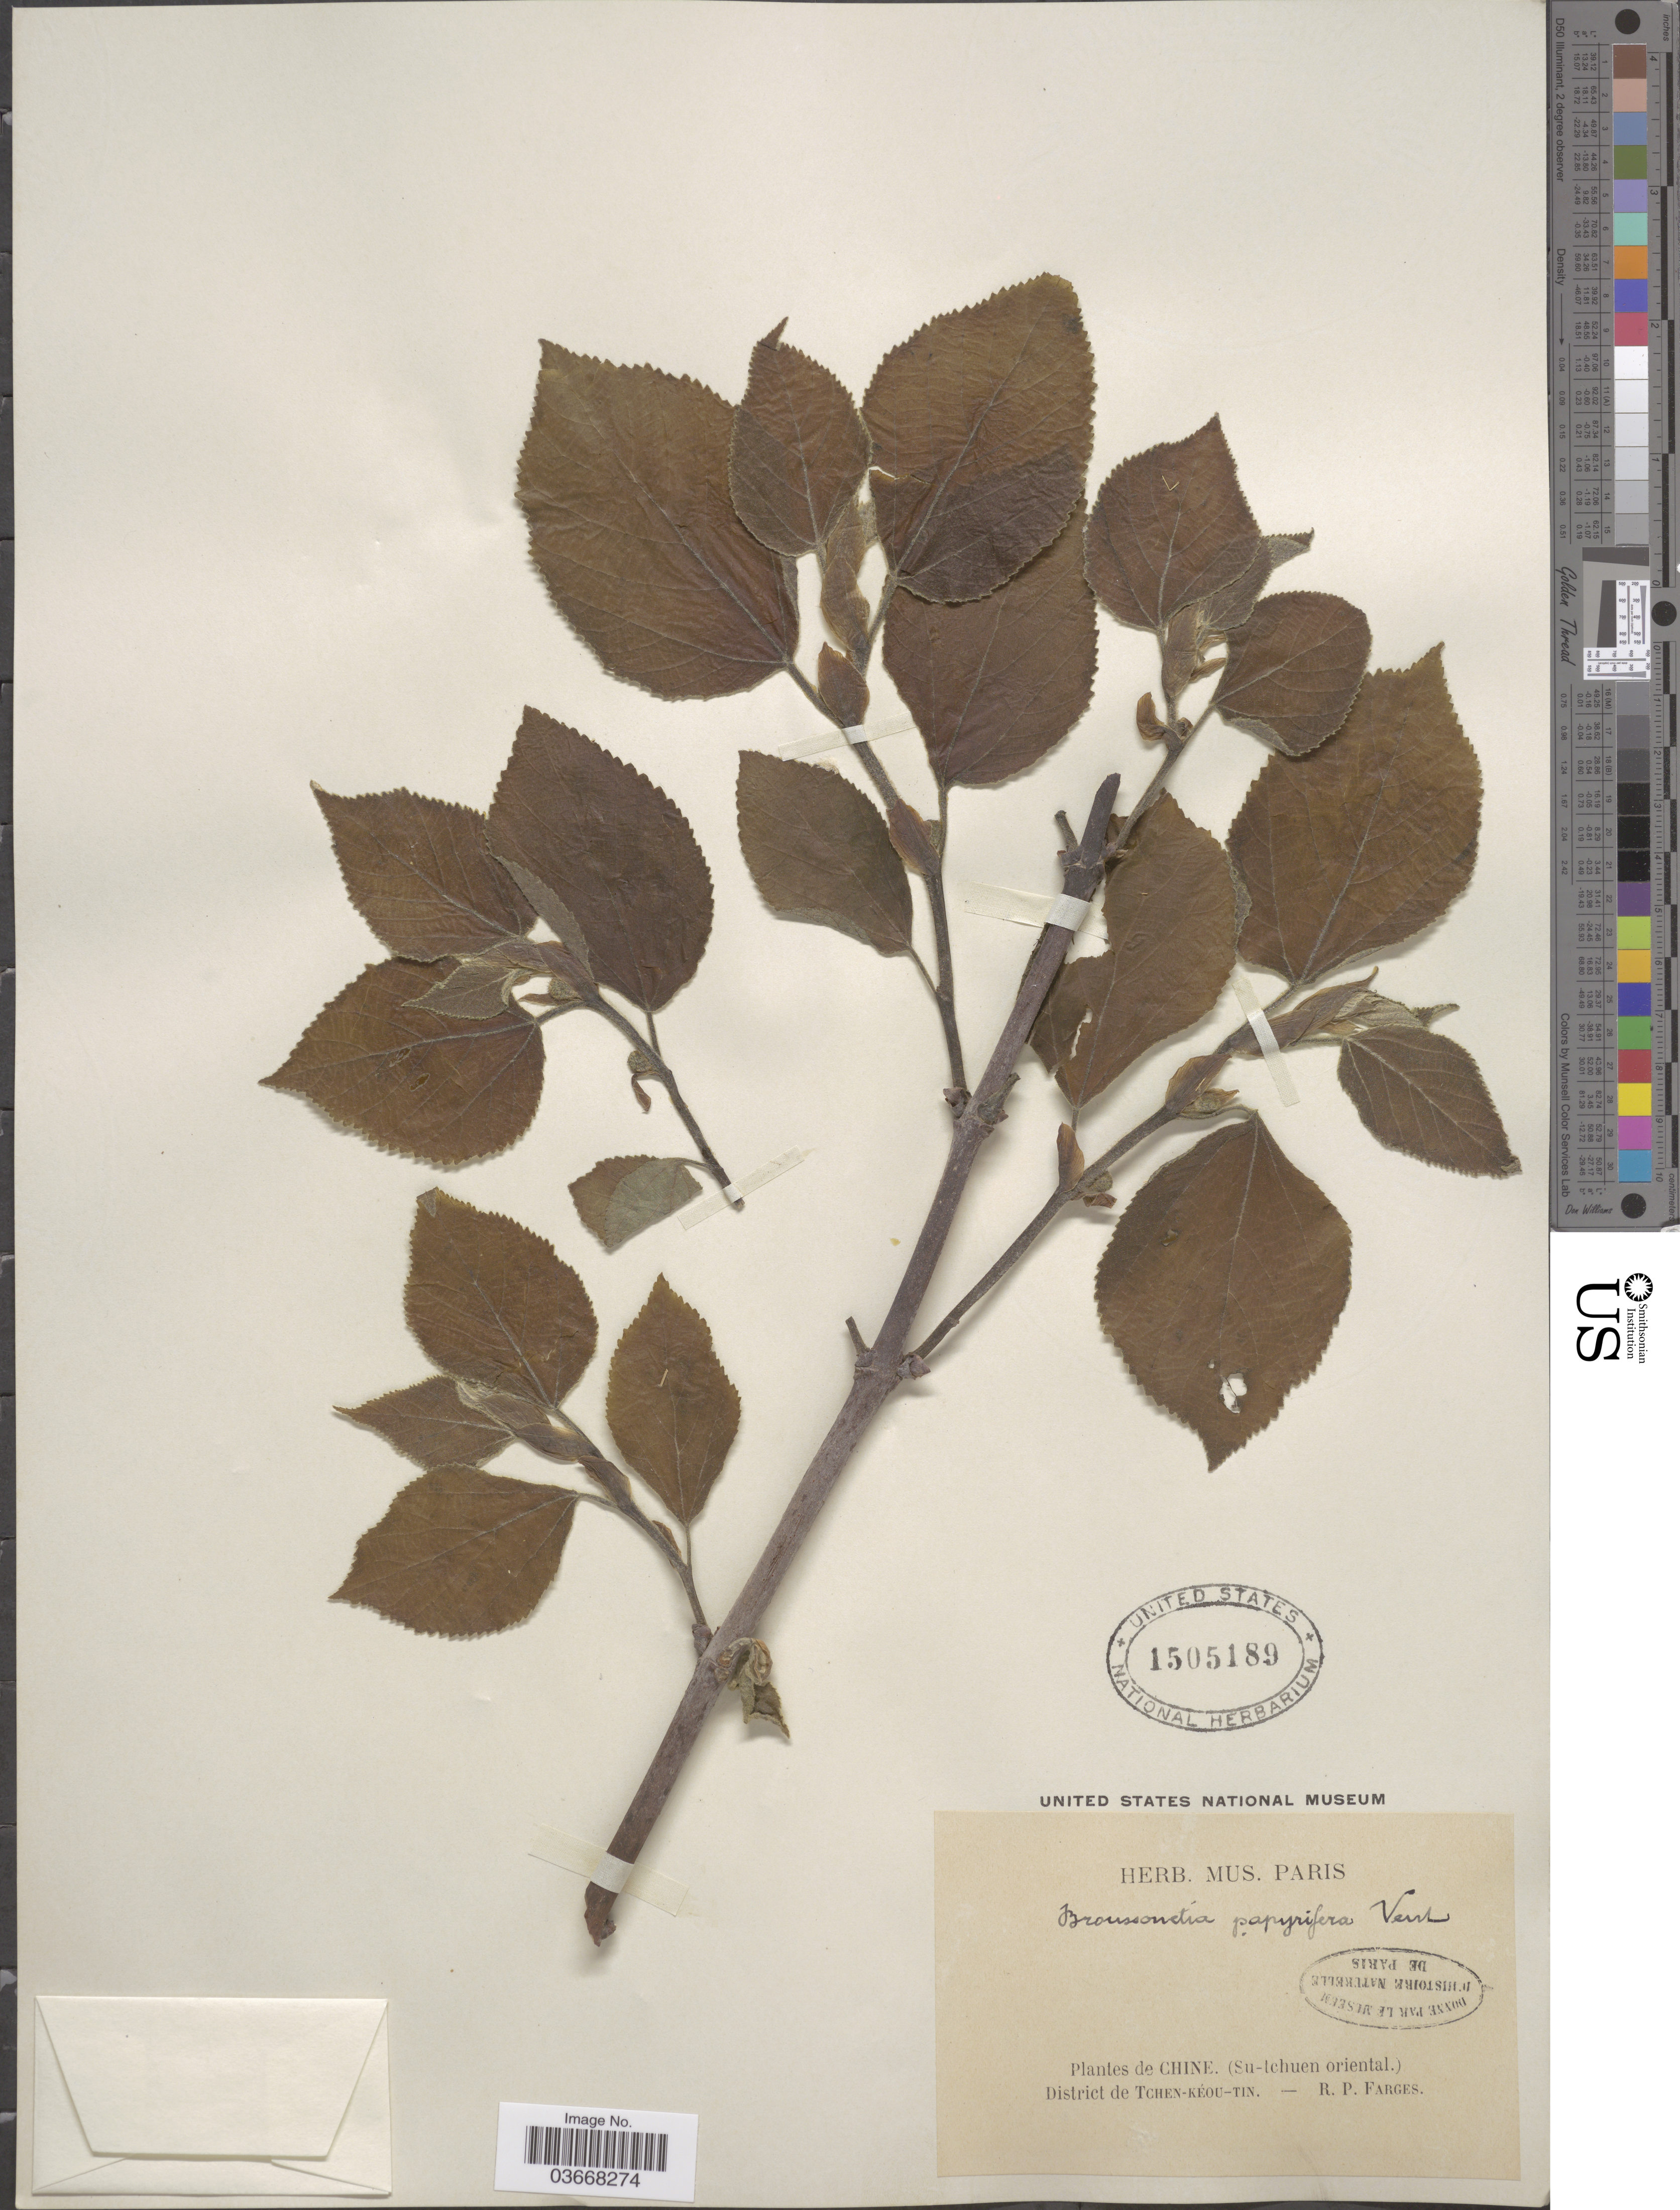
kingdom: Plantae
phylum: Tracheophyta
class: Magnoliopsida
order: Rosales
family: Moraceae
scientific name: Broussoneta papyrifera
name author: (L.) L'Hér. ex Vent.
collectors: R. Farges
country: China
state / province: Sichuan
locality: Su-tchuen oriental. District de Tchen-Kéou-Tin.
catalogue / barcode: US 1505189